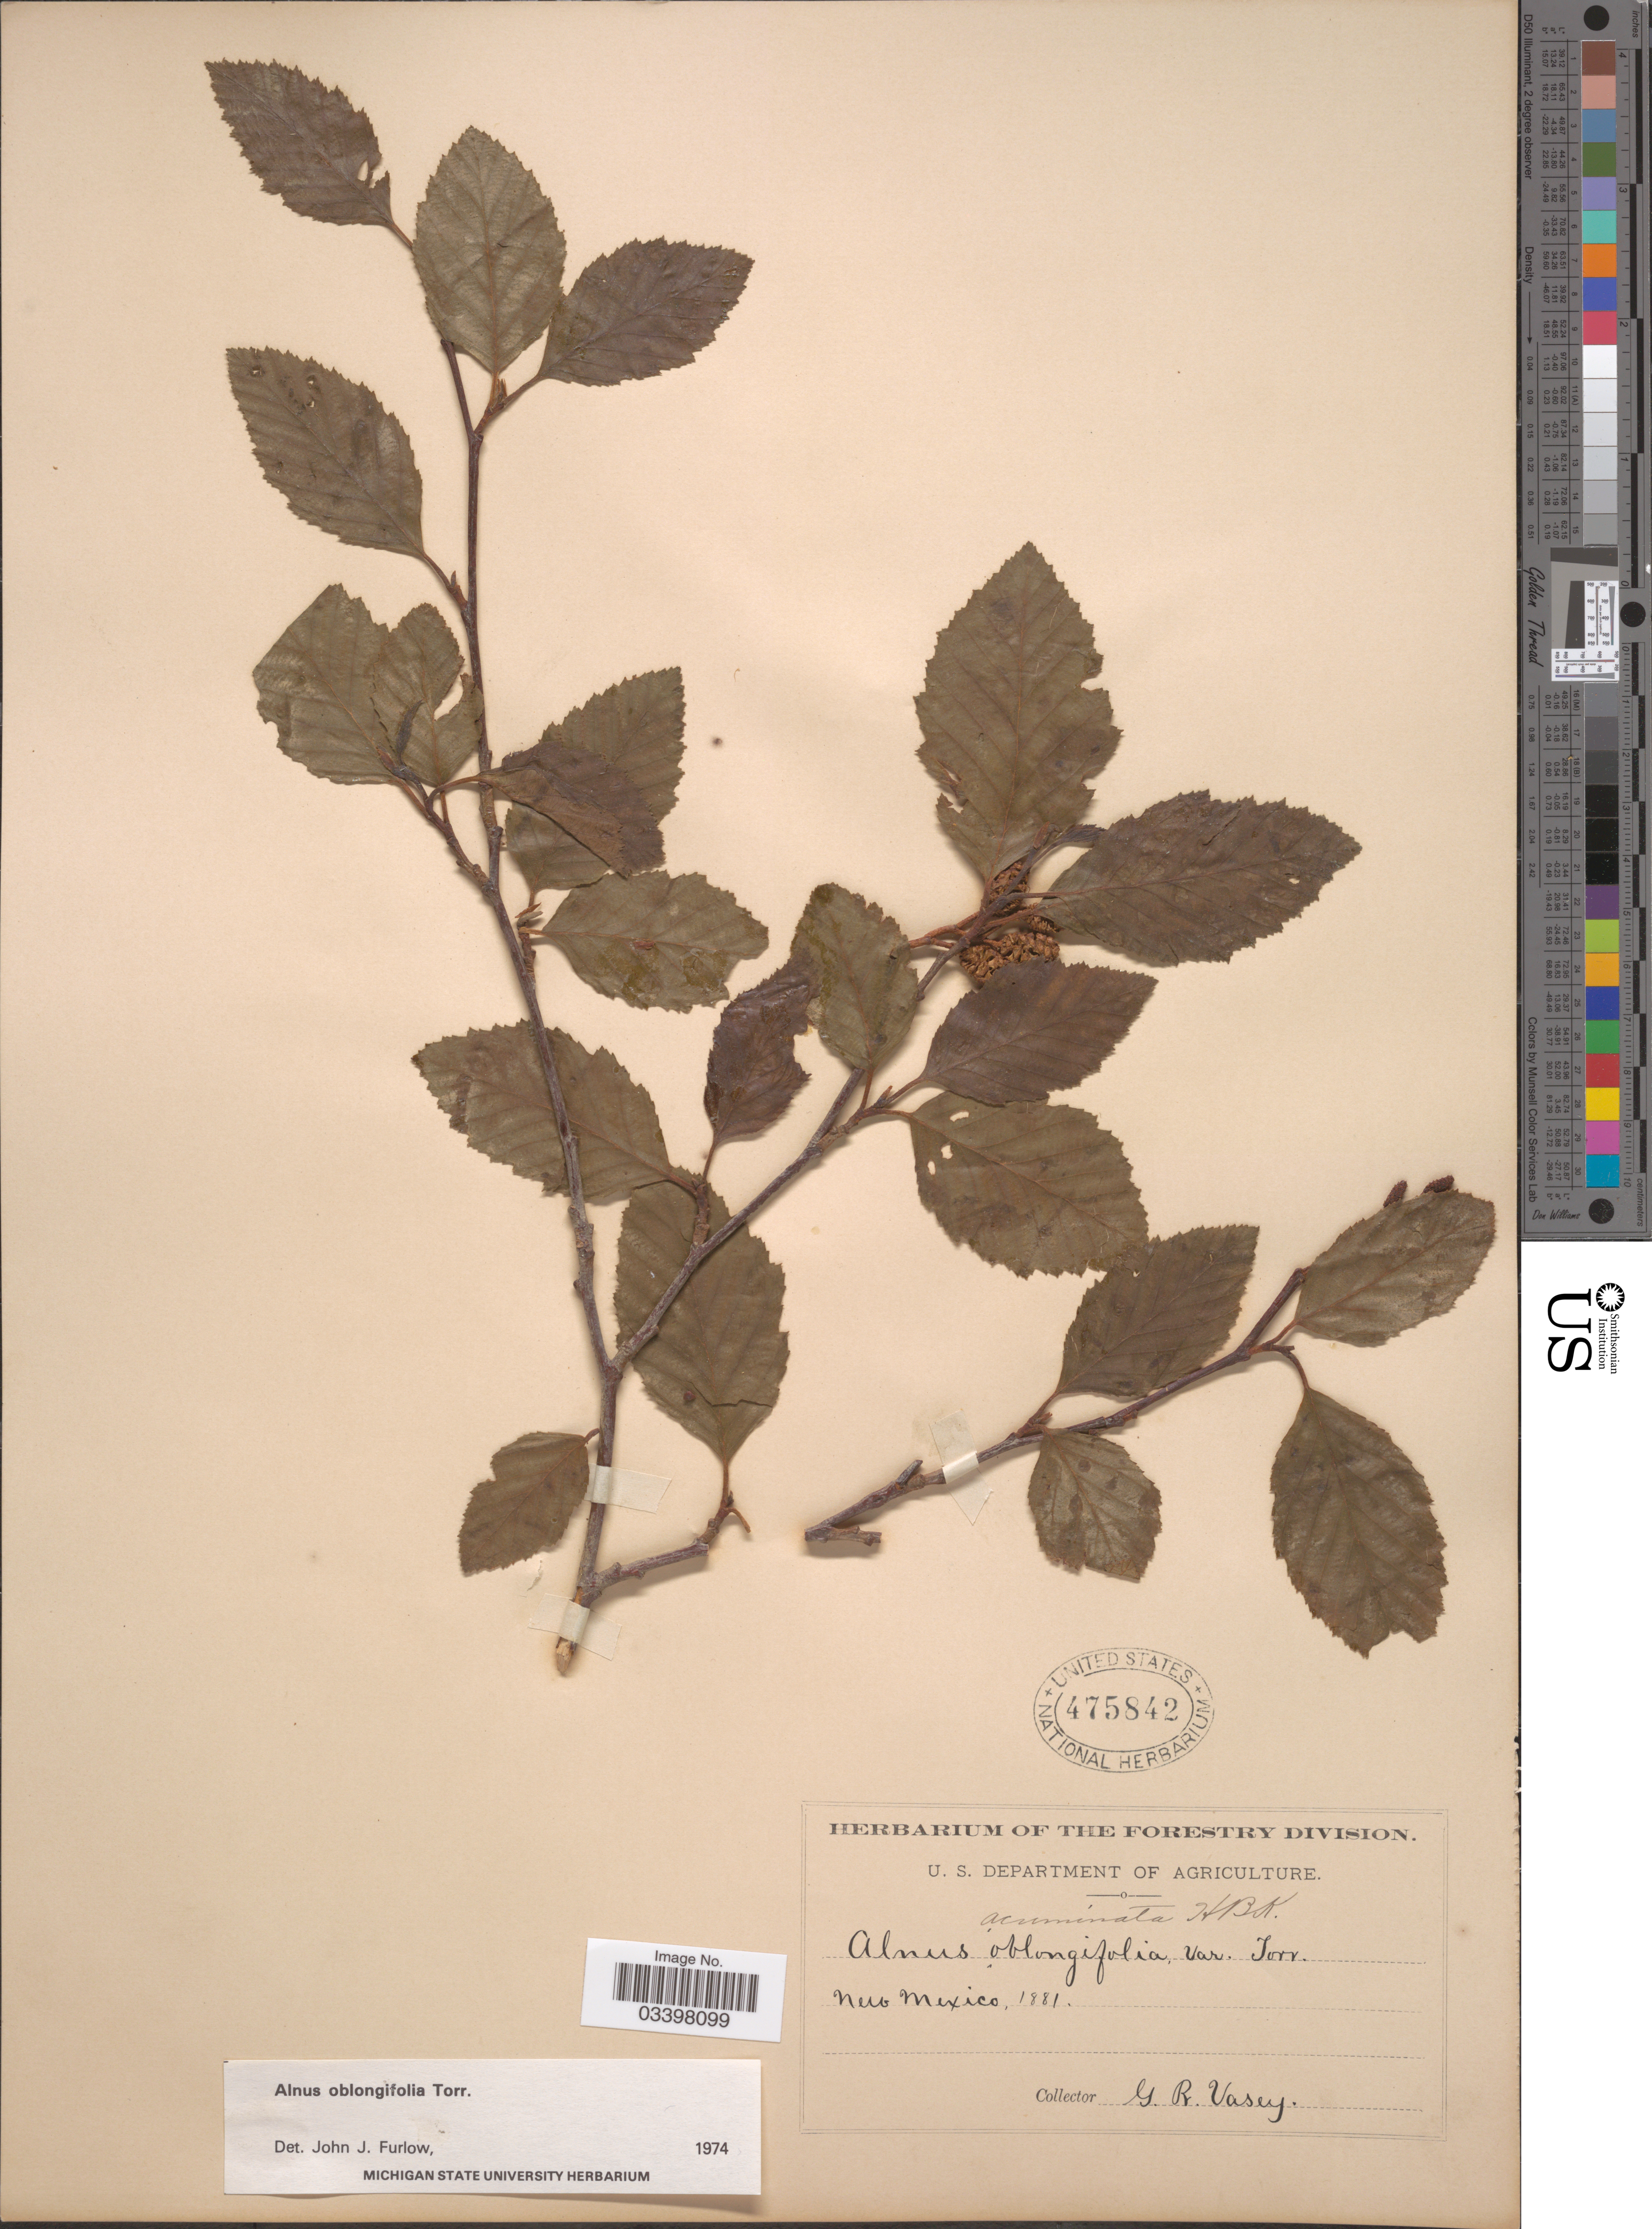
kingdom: Plantae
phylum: Tracheophyta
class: Magnoliopsida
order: Fagales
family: Betulaceae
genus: Alnus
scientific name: Alnus oblongifolia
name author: Torr. in Emory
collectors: G. R. Vasey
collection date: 1881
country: United States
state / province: New Mexico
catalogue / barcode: US 475842